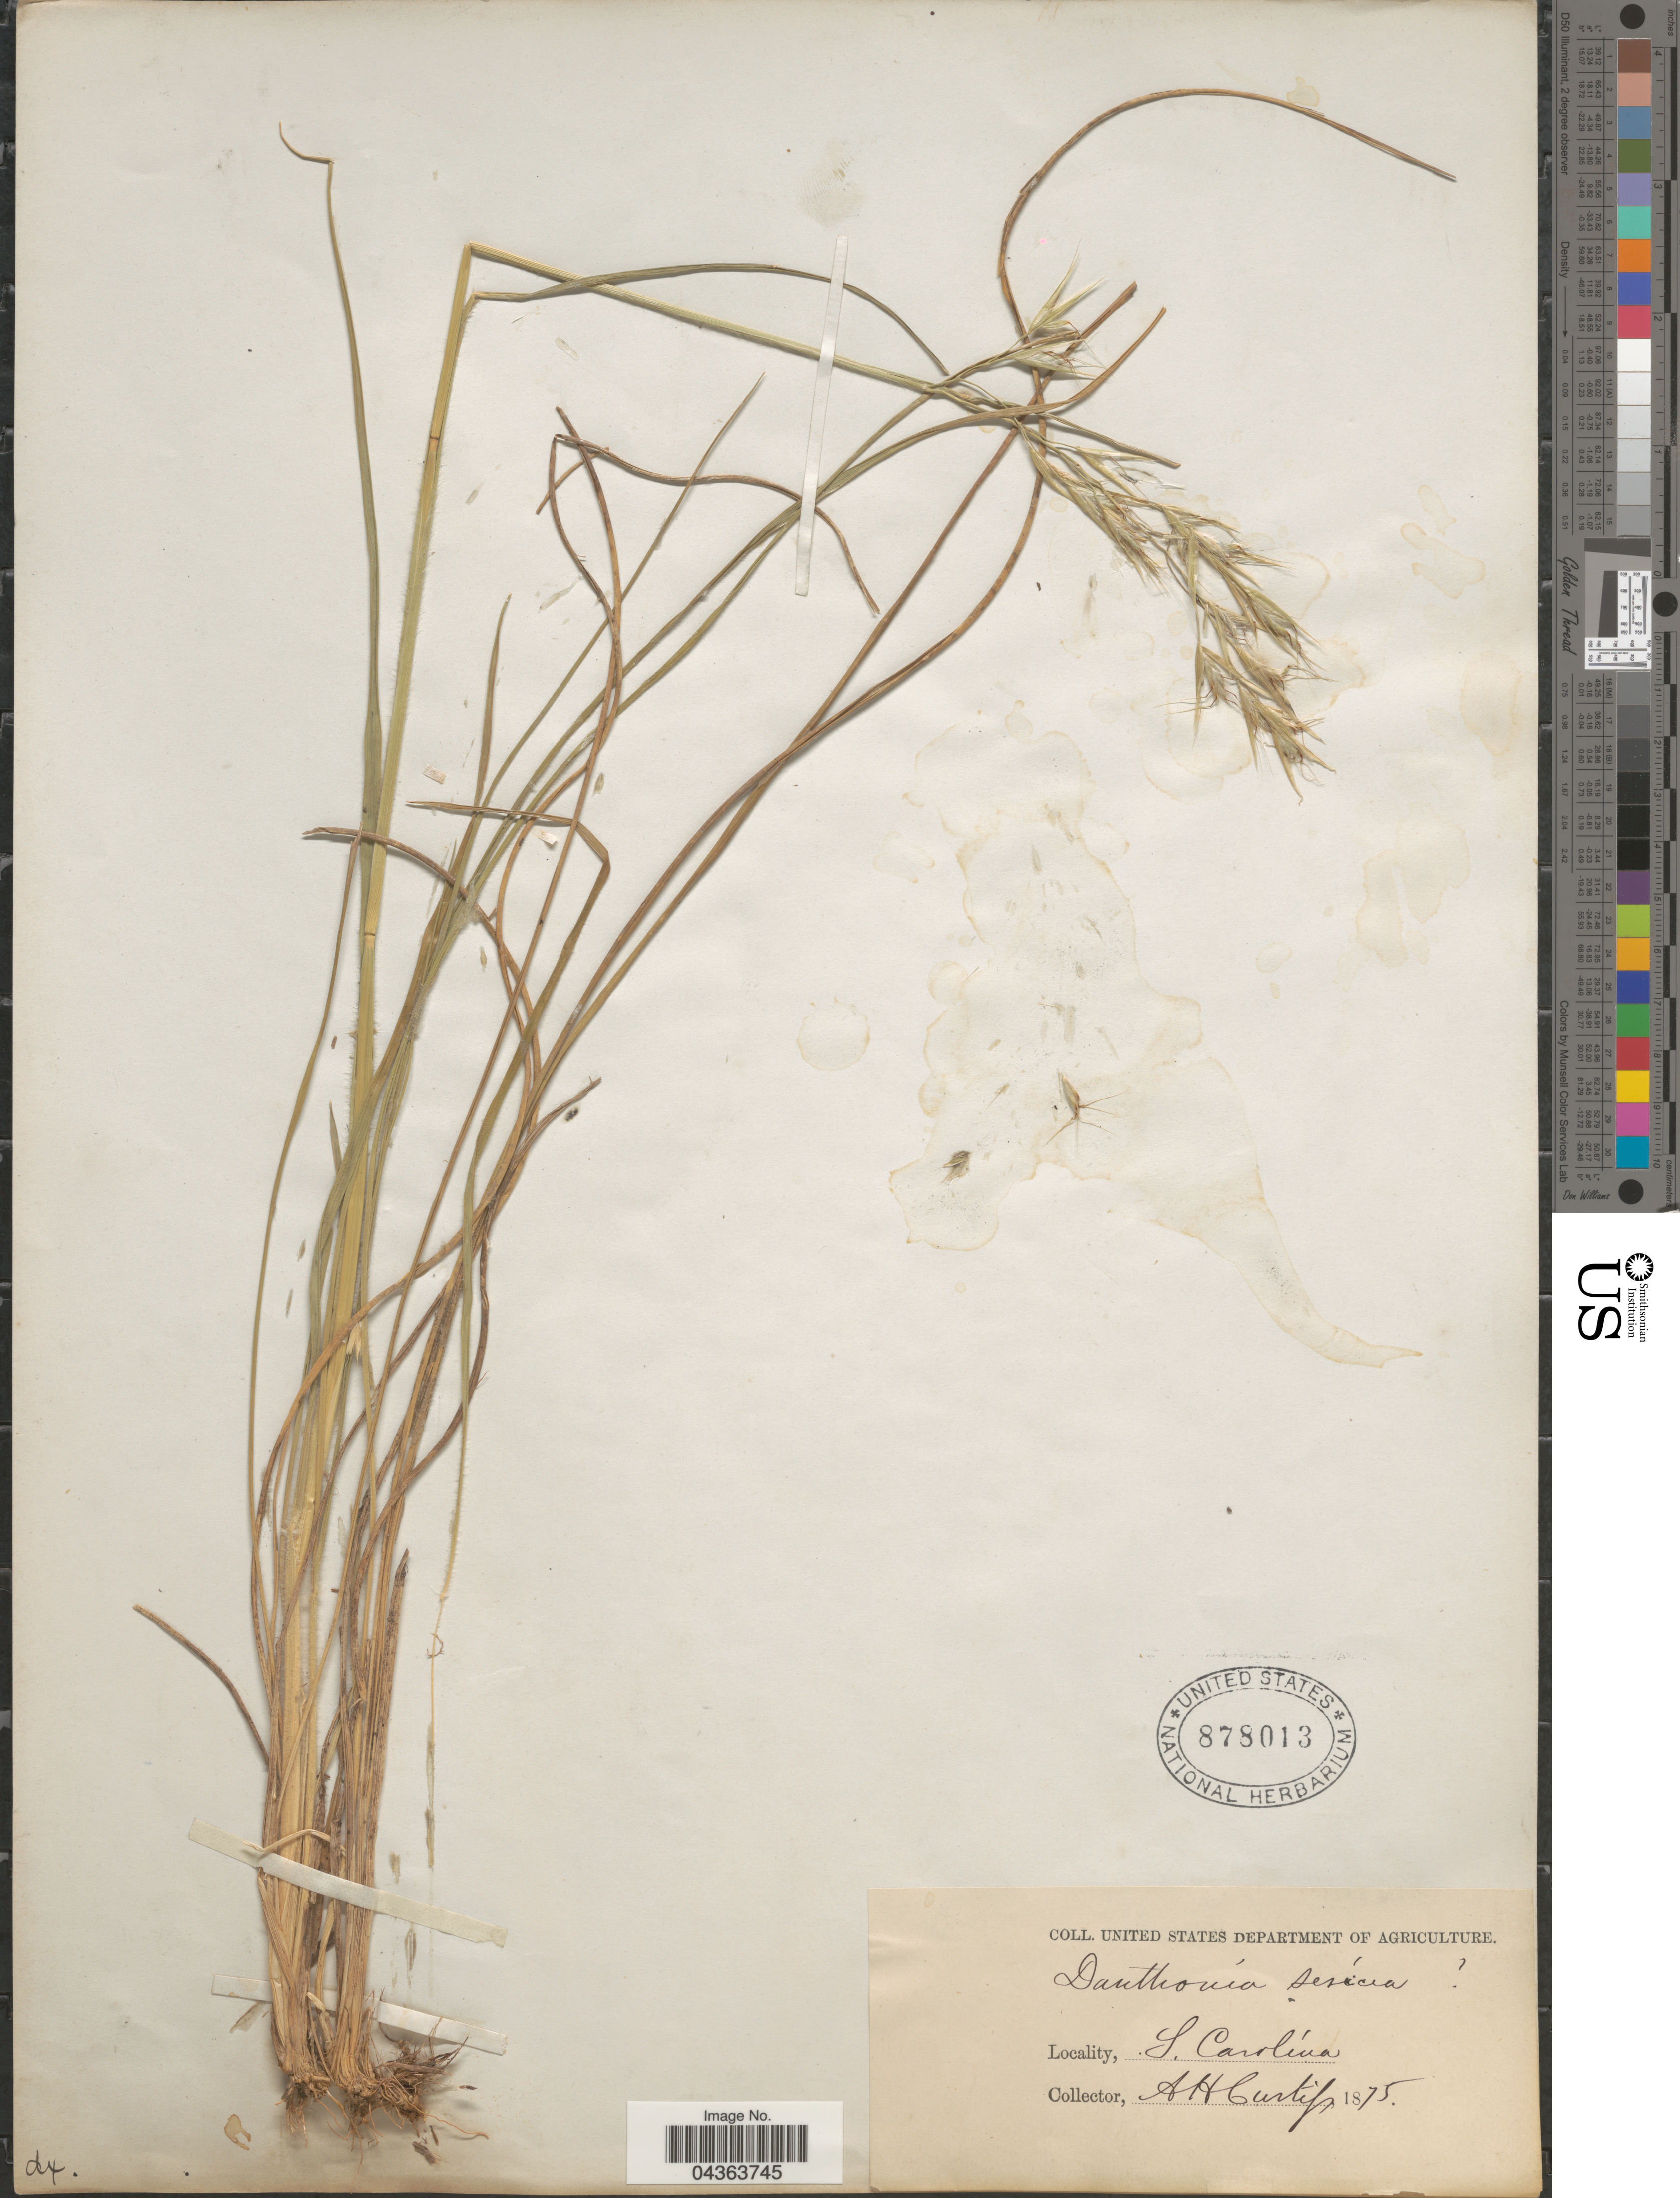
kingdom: Plantae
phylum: Tracheophyta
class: Liliopsida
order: Poales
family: Poaceae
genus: Danthonia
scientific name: Danthonia sericea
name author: Nutt.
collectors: A. H. Curtiss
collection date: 1875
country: United States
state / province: South Carolina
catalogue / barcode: US 878013